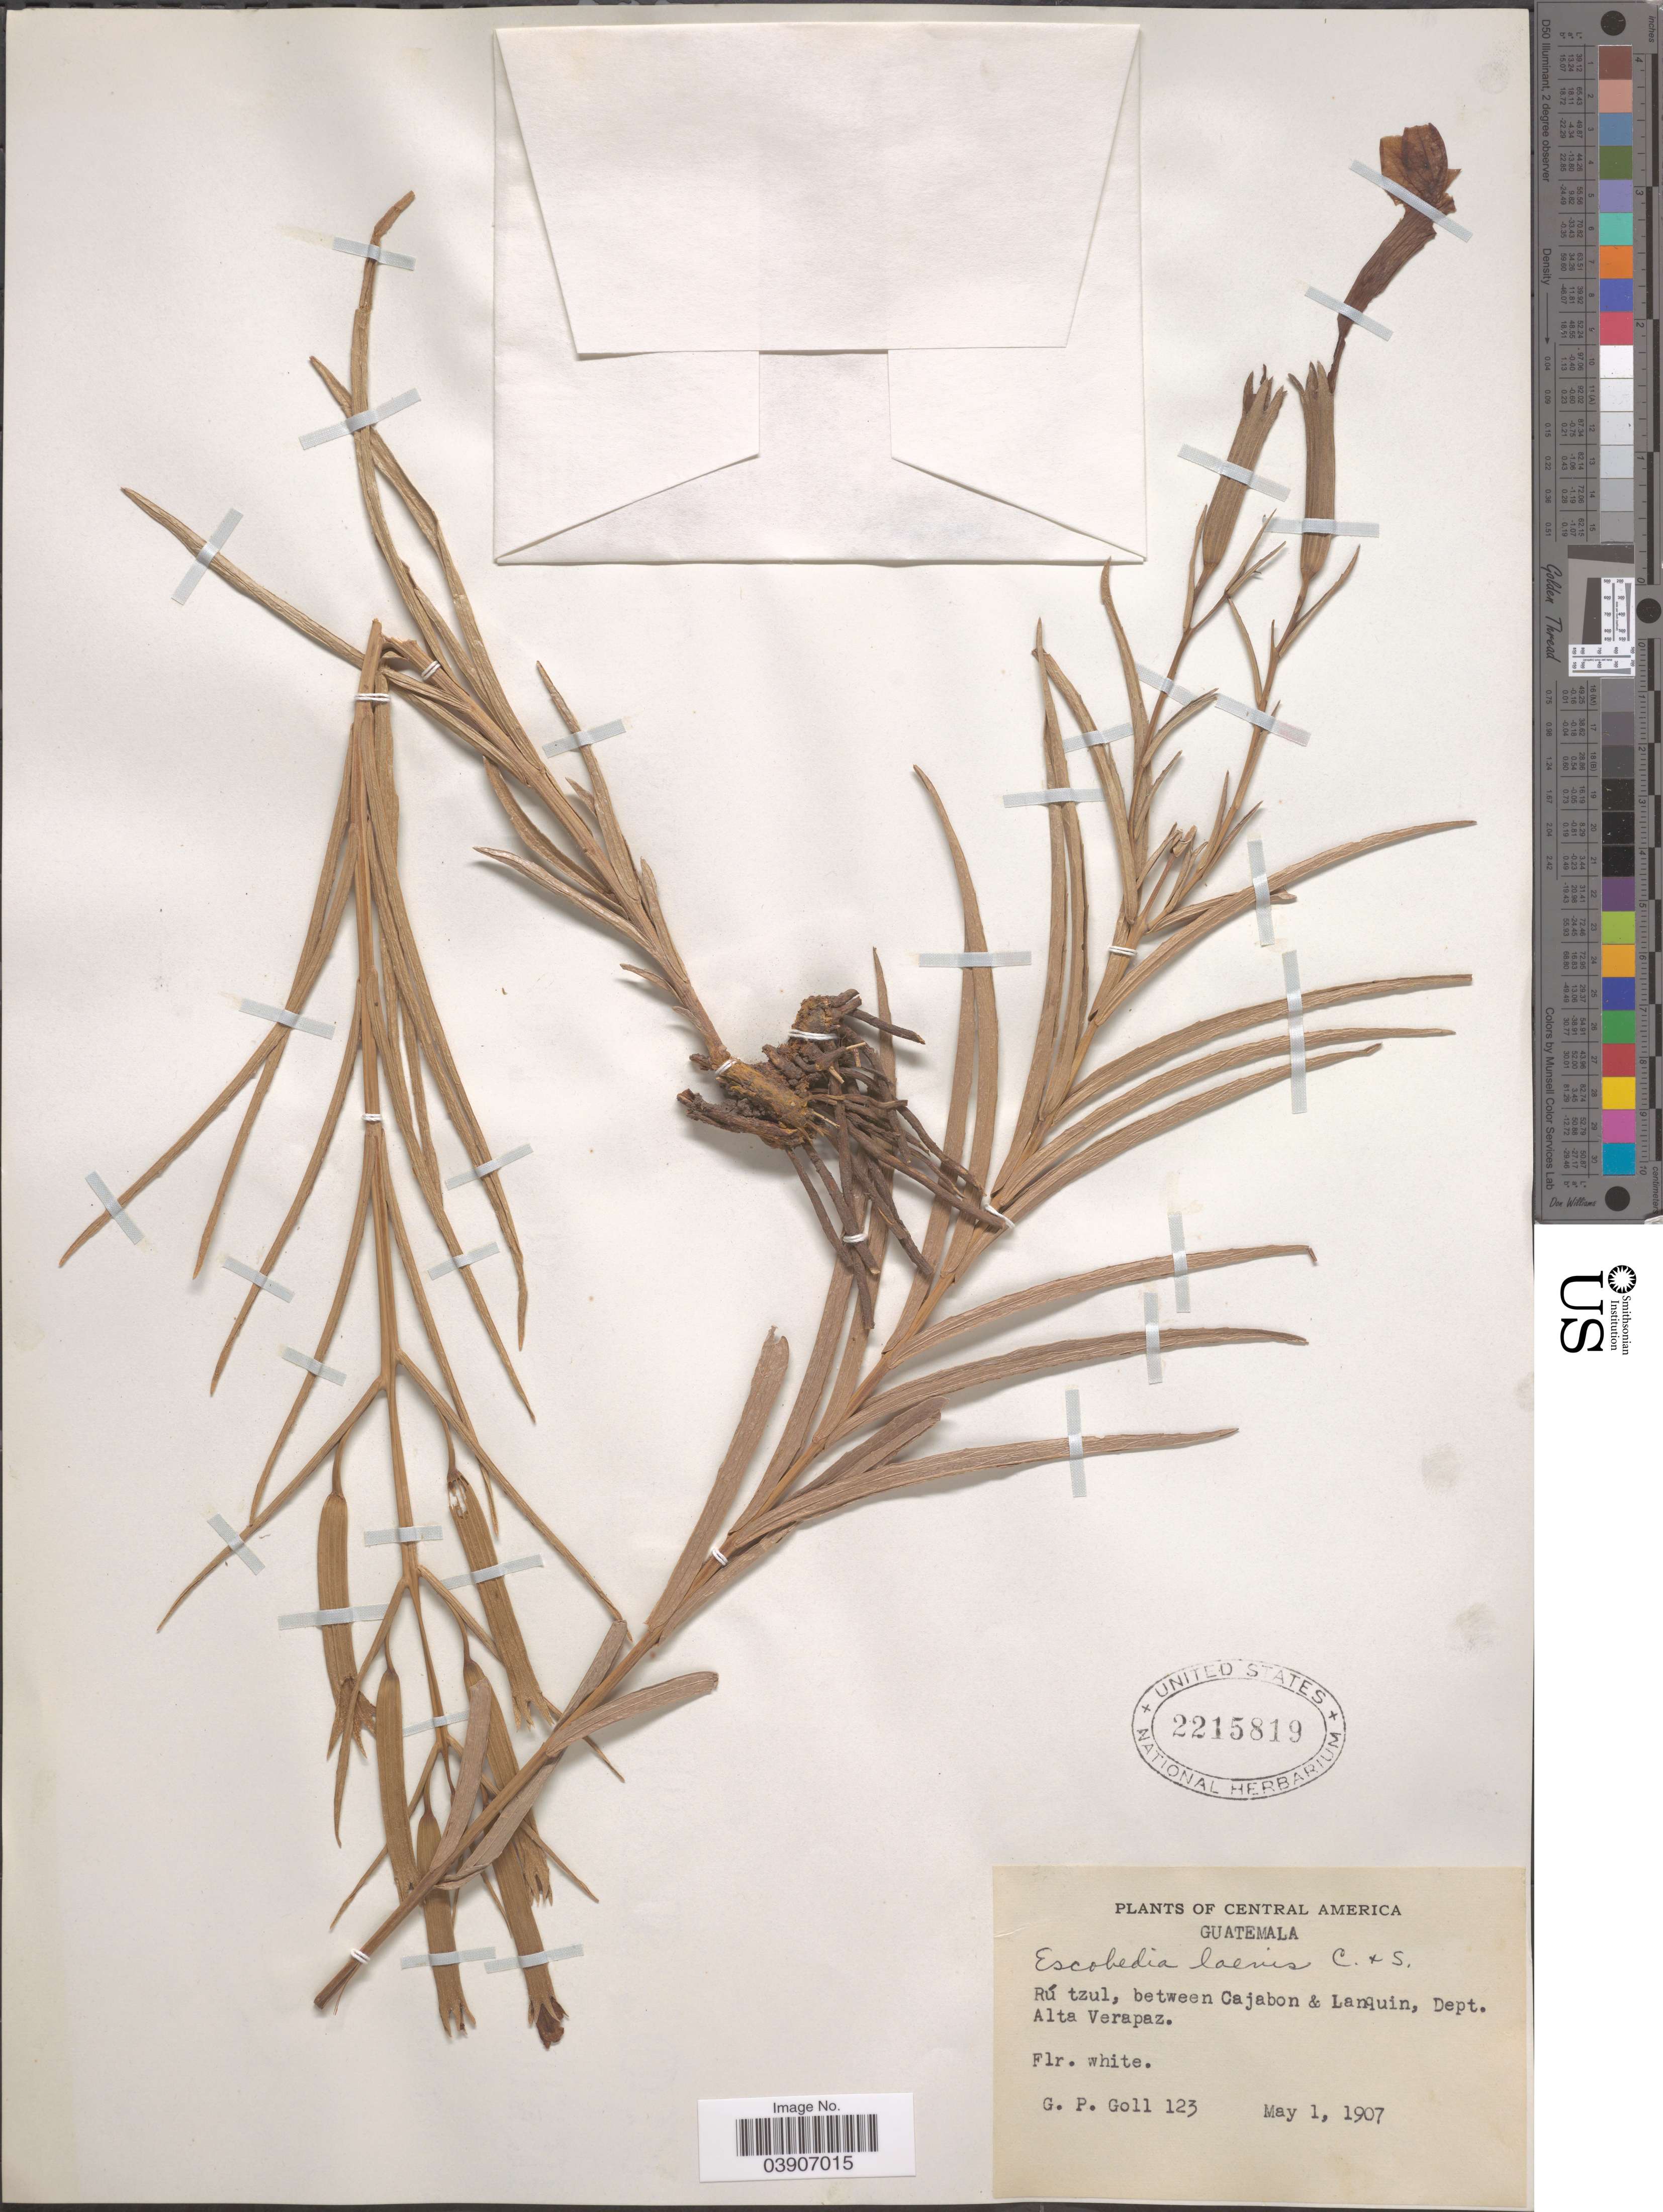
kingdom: Plantae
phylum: Tracheophyta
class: Magnoliopsida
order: Lamiales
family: Orobanchaceae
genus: Escobedia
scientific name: Escobedia laevis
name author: Schltdl. & Cham.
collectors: G. P. Goll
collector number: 123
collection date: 1907-05-01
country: Guatemala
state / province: Alta Verapaz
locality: Rú tzul, between Cajabon & Lanquin, Dept. Alta Verapaz.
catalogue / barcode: US 2215819